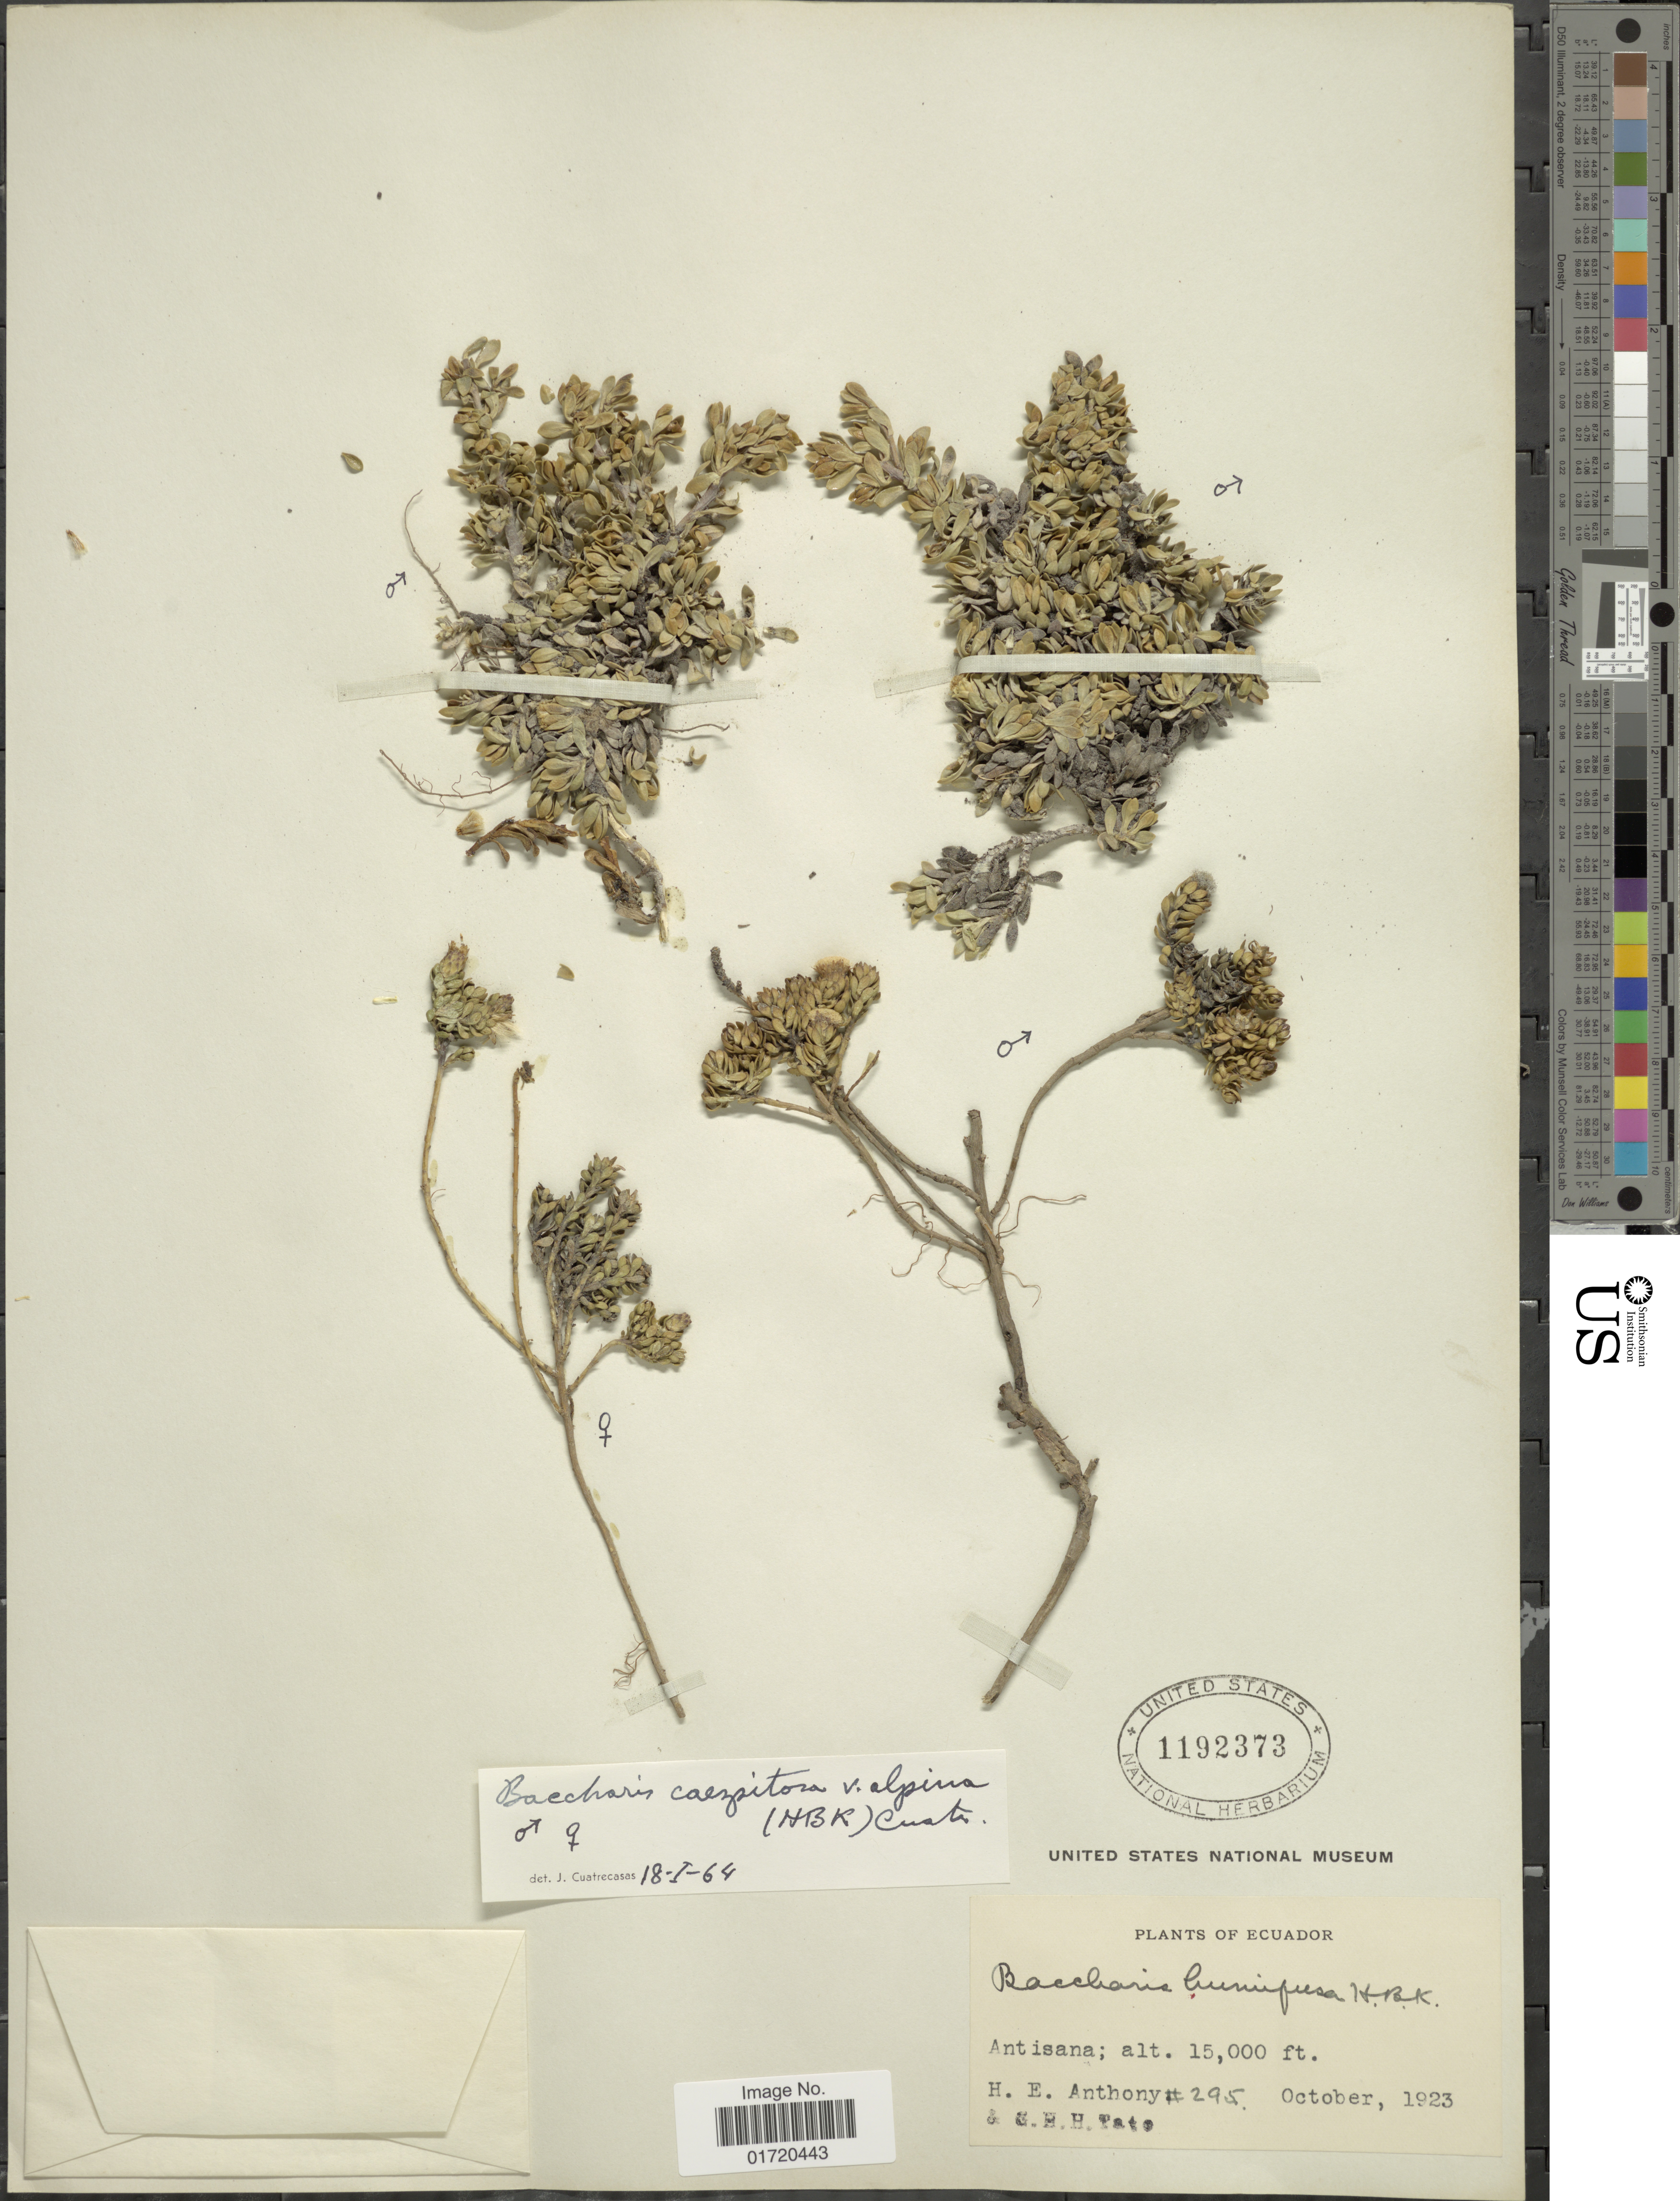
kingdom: Plantae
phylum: Tracheophyta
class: Magnoliopsida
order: Asterales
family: Asteraceae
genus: Baccharis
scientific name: Baccharis caespitosa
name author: (Ruiz & Pav.) Pers.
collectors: H. E. Anthony & G. H. H.Tate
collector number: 295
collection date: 1923-10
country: Ecuador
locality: Antisana.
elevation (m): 4572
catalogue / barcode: US 1192373